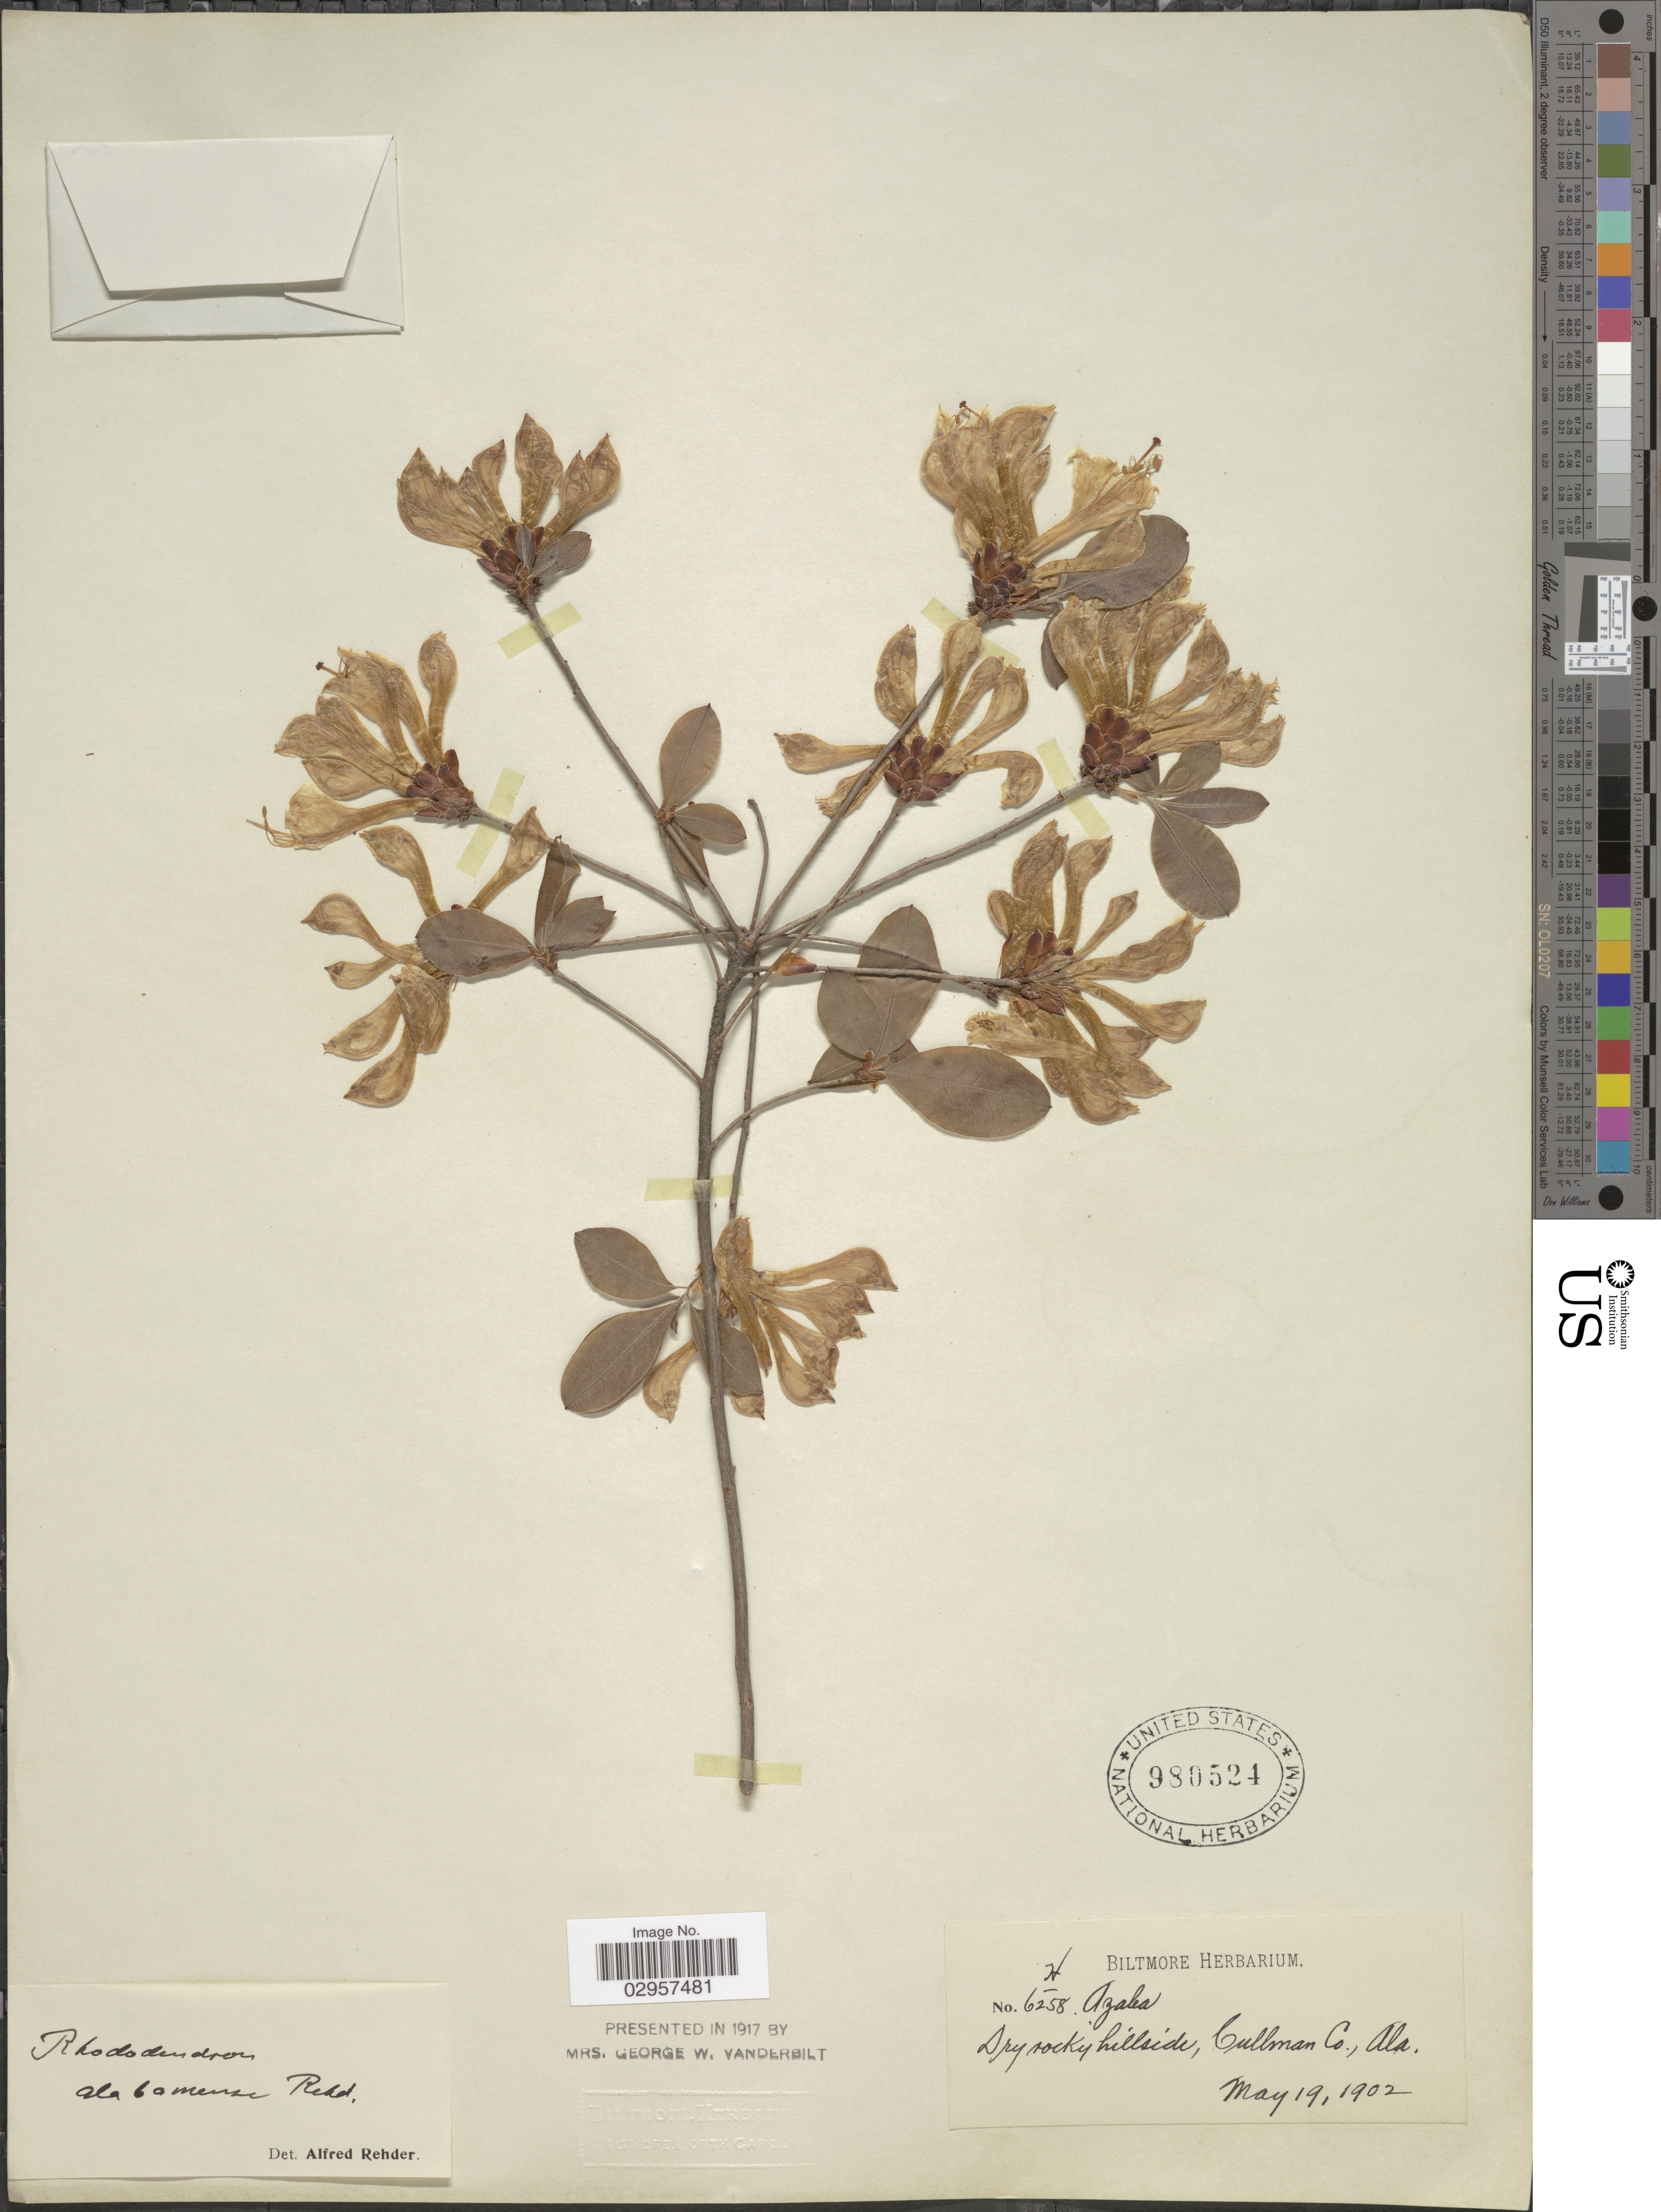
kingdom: Plantae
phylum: Tracheophyta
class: Magnoliopsida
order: Ericales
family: Ericaceae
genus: Rhododendron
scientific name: Rhododendron alabamense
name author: Rehder in E.H. Wilson & Rehder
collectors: ex herb. Biltmore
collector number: H/6258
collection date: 1902-05-19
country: United States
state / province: Alabama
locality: Dry rocky hillside, Cullman Co.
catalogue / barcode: US 980524